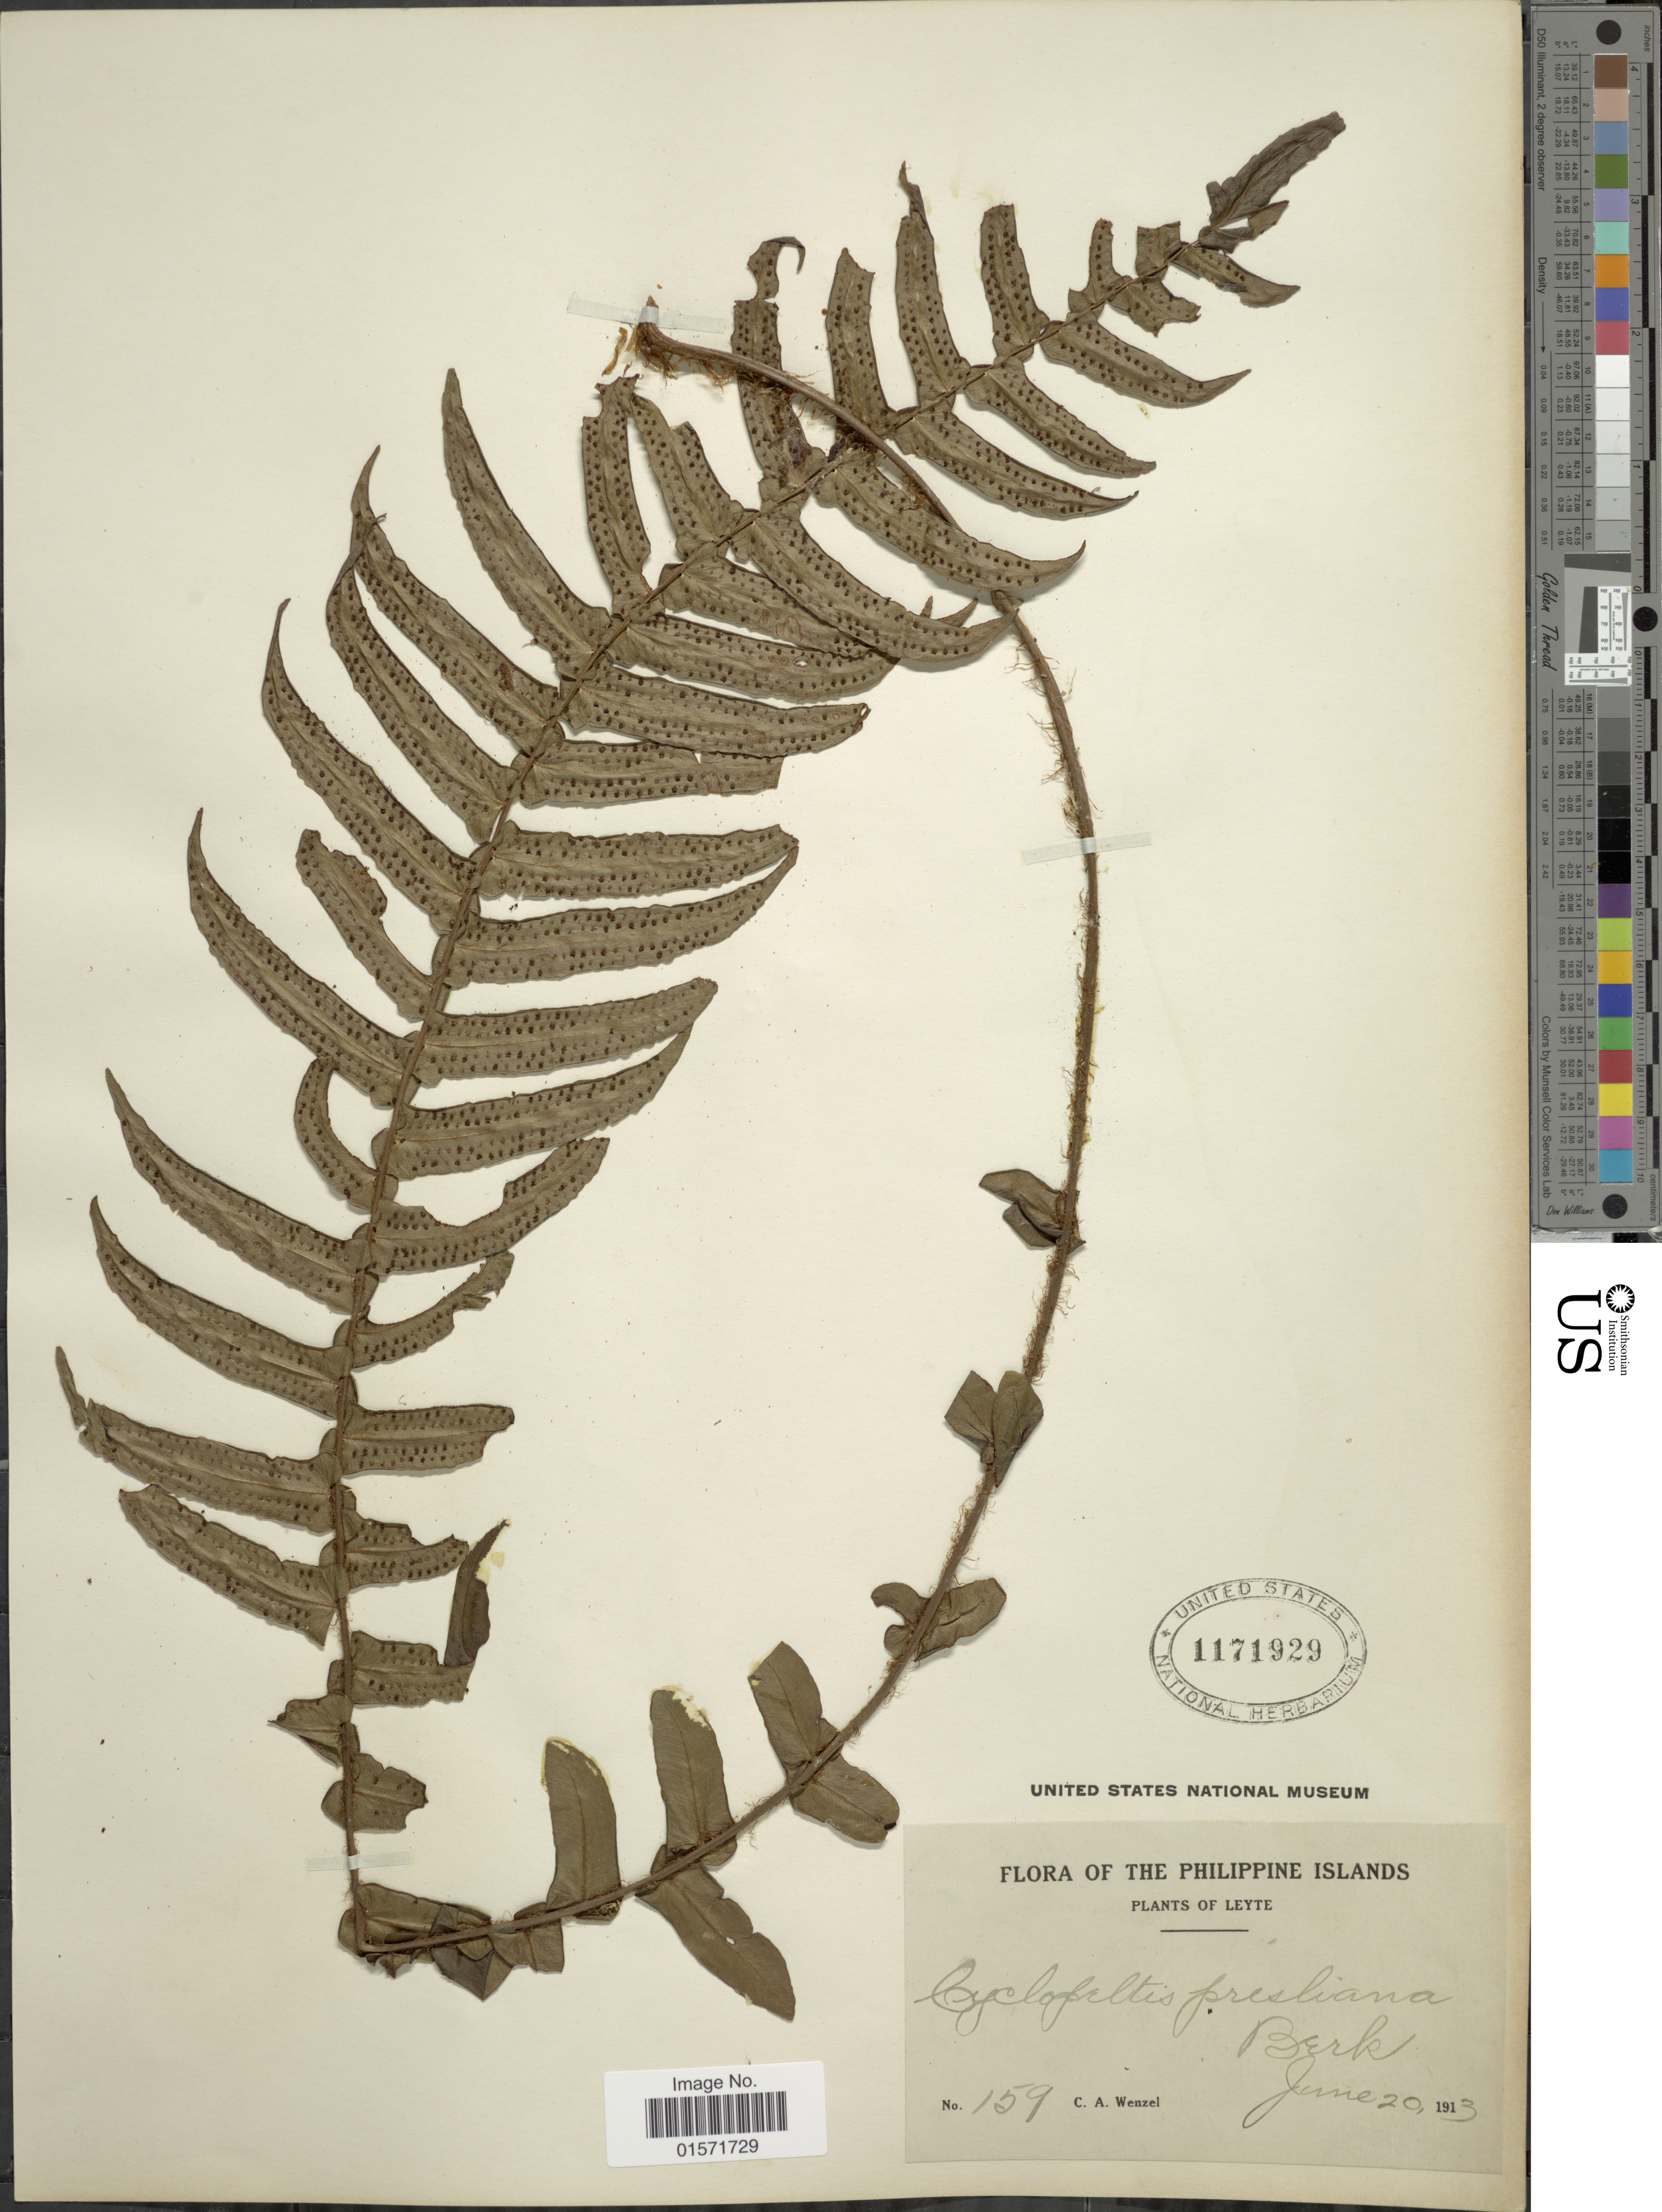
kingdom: Plantae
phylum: Tracheophyta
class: Polypodiopsida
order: Polypodiales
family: Lomariopsidaceae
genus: Cyclopeltis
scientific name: Cyclopeltis presliana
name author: (Mett.) Berkeley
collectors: C. Wenzel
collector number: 159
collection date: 1913-06-20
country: Philippines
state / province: Eastern Visayas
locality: Leyte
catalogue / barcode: US 1171929